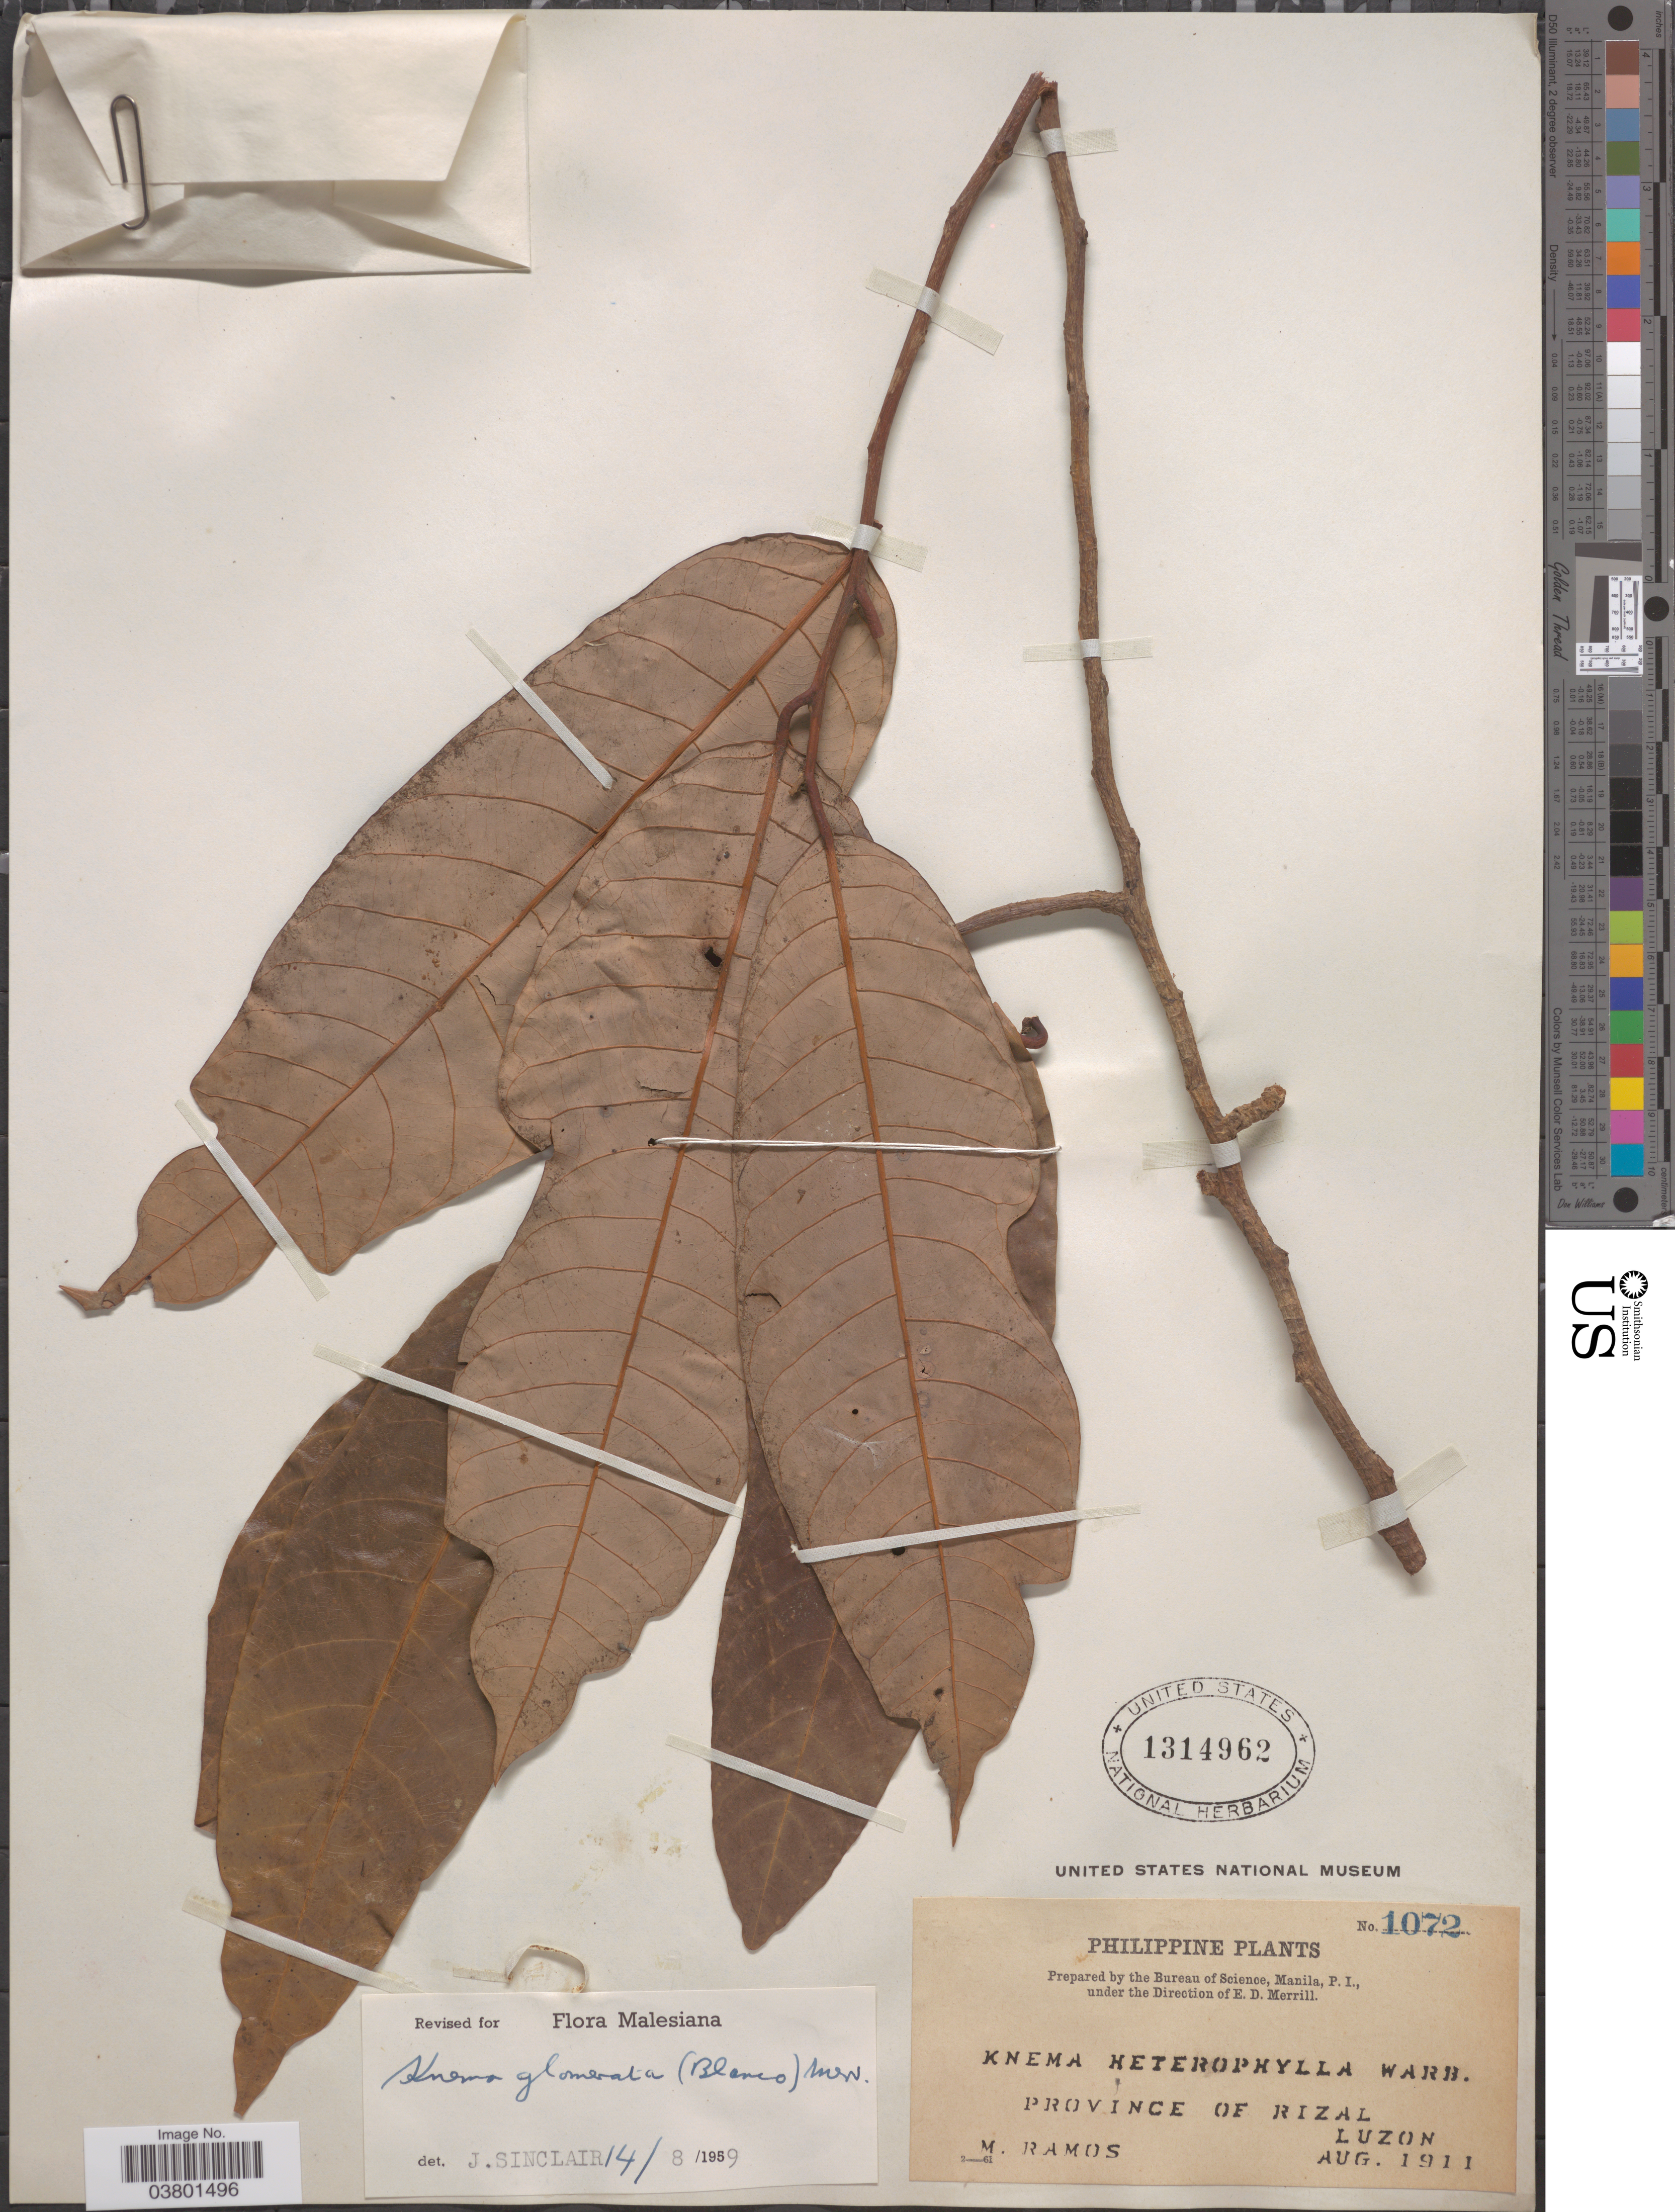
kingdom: Plantae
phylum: Tracheophyta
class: Magnoliopsida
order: Magnoliales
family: Myristicaceae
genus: Knema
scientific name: Knema glomerata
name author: (Blanco) Merr.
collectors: M. Ramos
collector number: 1072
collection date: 1911-09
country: Philippines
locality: Province of Rizal. Luzon.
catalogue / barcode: US 1314962